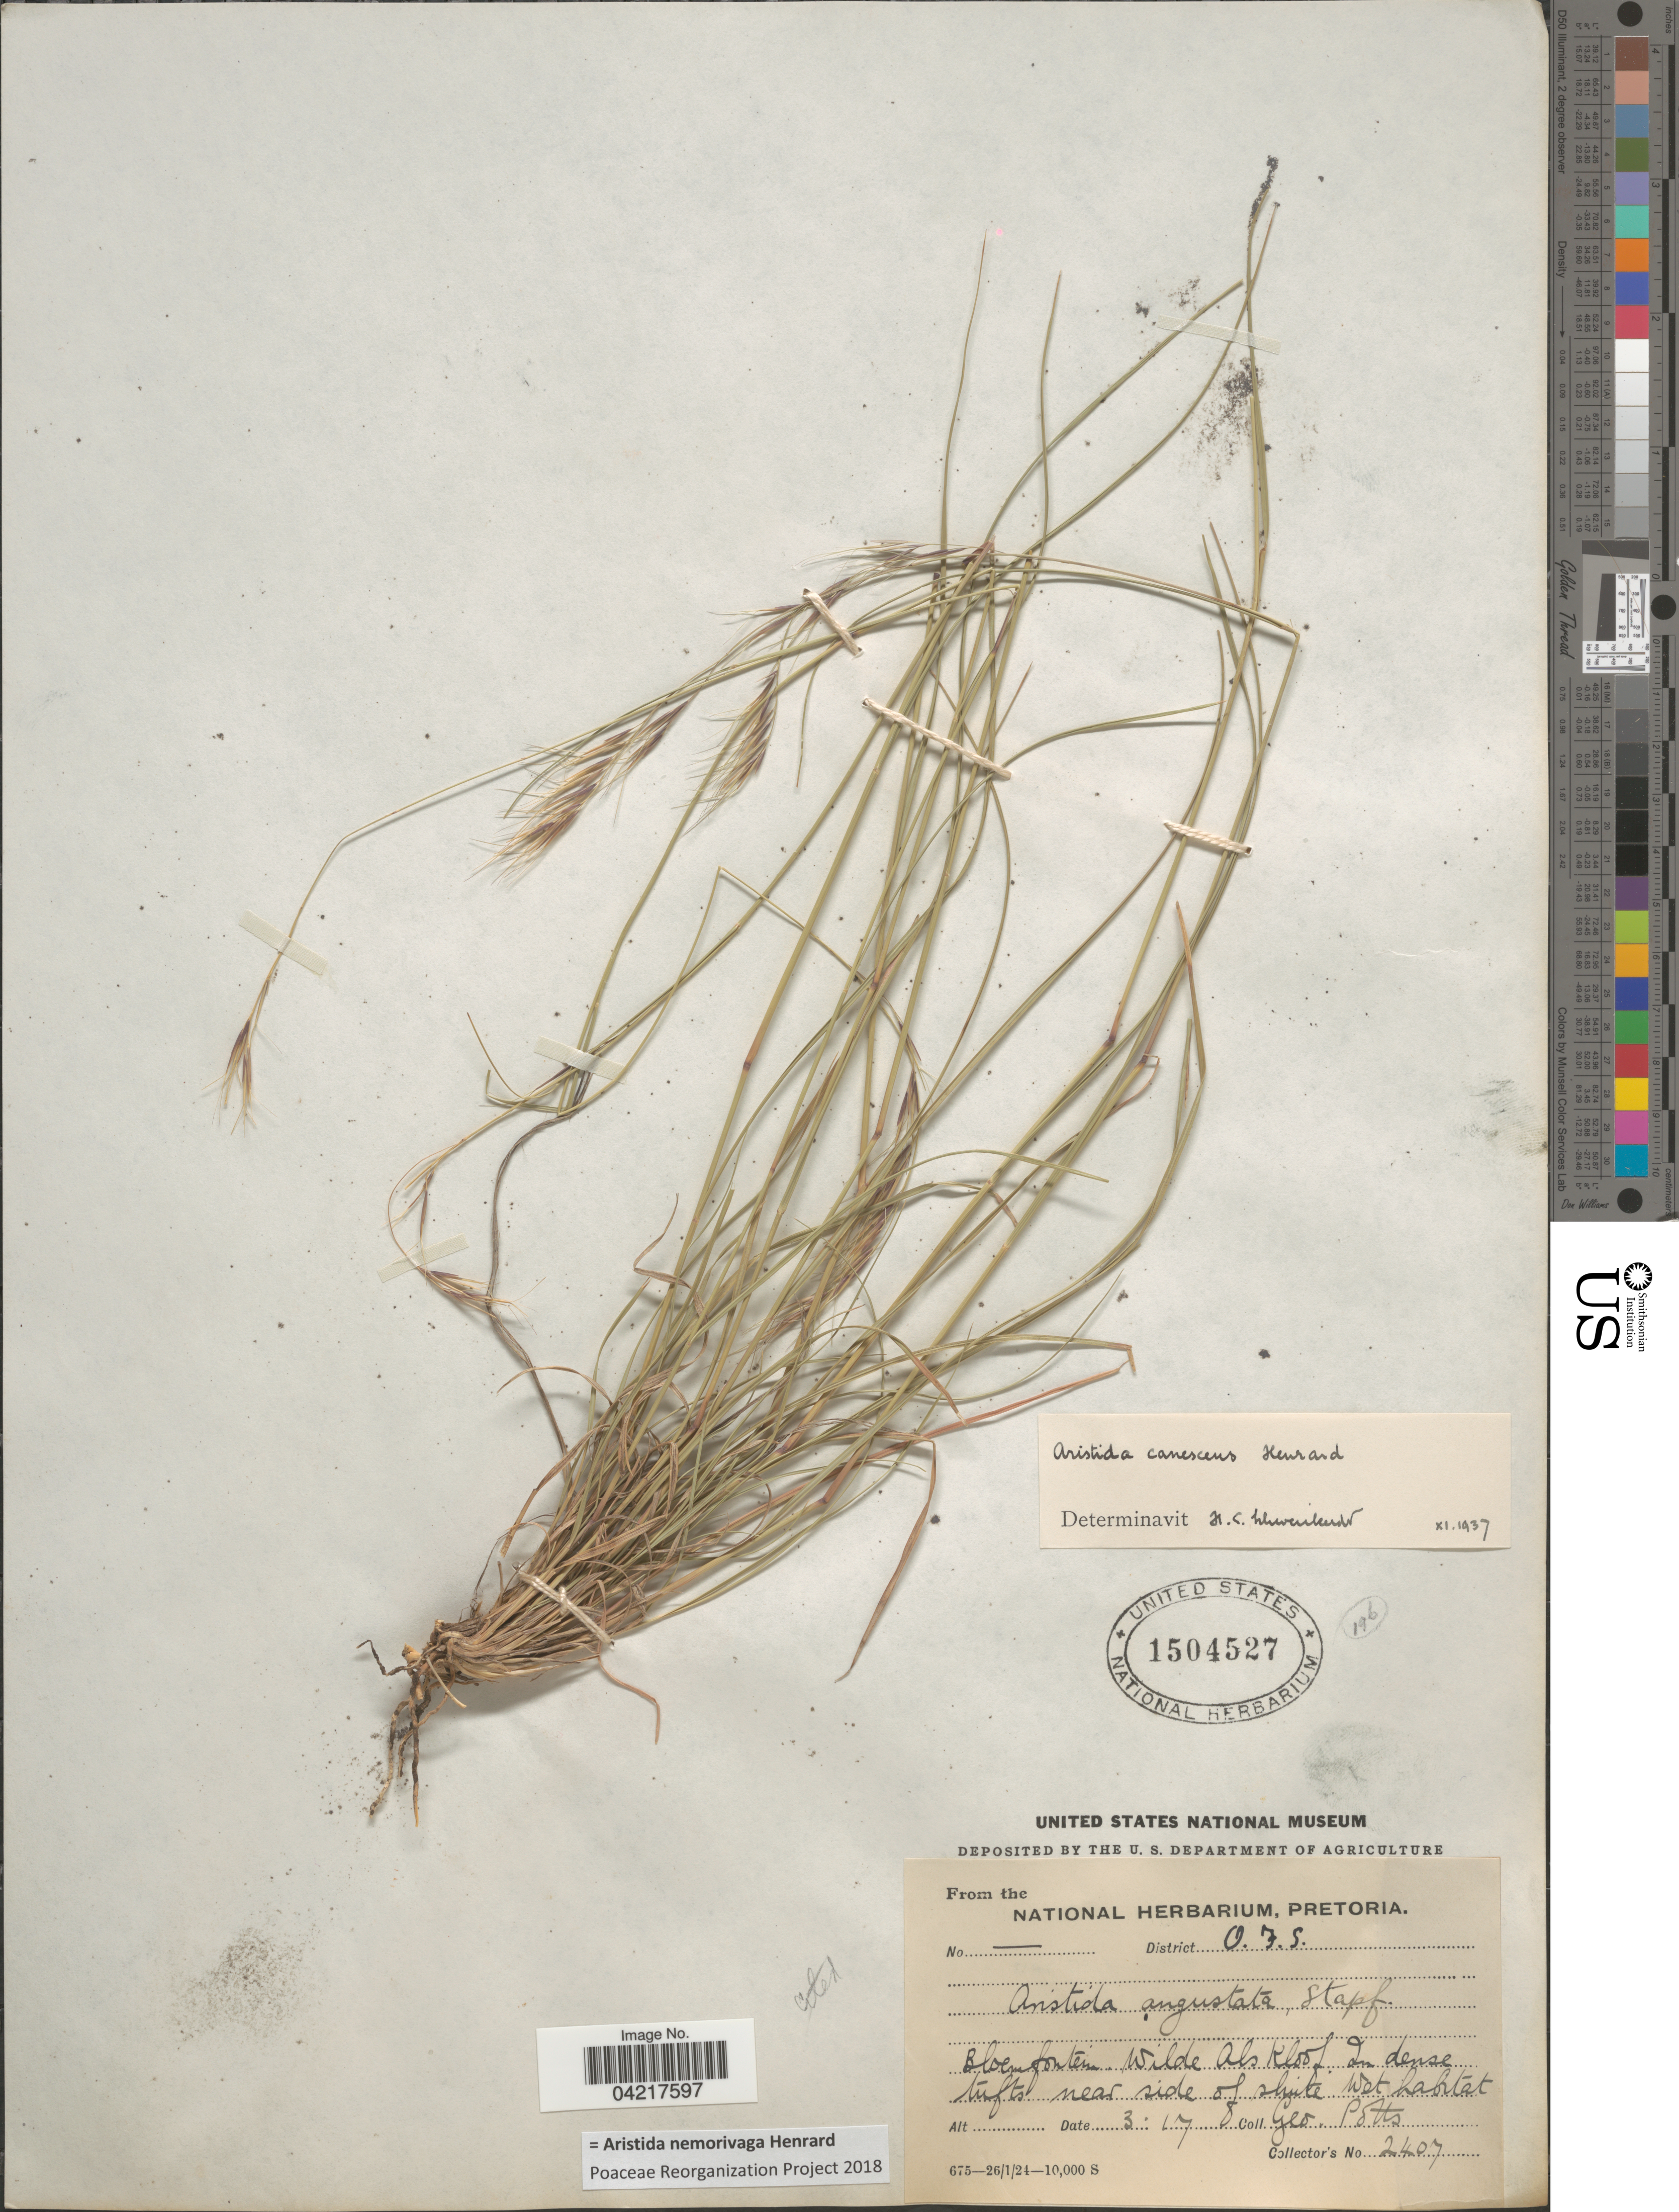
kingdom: Plantae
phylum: Tracheophyta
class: Liliopsida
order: Poales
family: Poaceae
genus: Aristida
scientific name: Aristida nemorivaga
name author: Henr.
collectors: G. Potts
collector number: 2407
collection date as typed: Transcribed d/m/y: 17/3/8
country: South Africa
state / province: Free State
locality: District O.F.S. Bloemfontein. Wilde Als Kloof. In dense tufts near side of shute Wet habitat.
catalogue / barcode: US 1504527